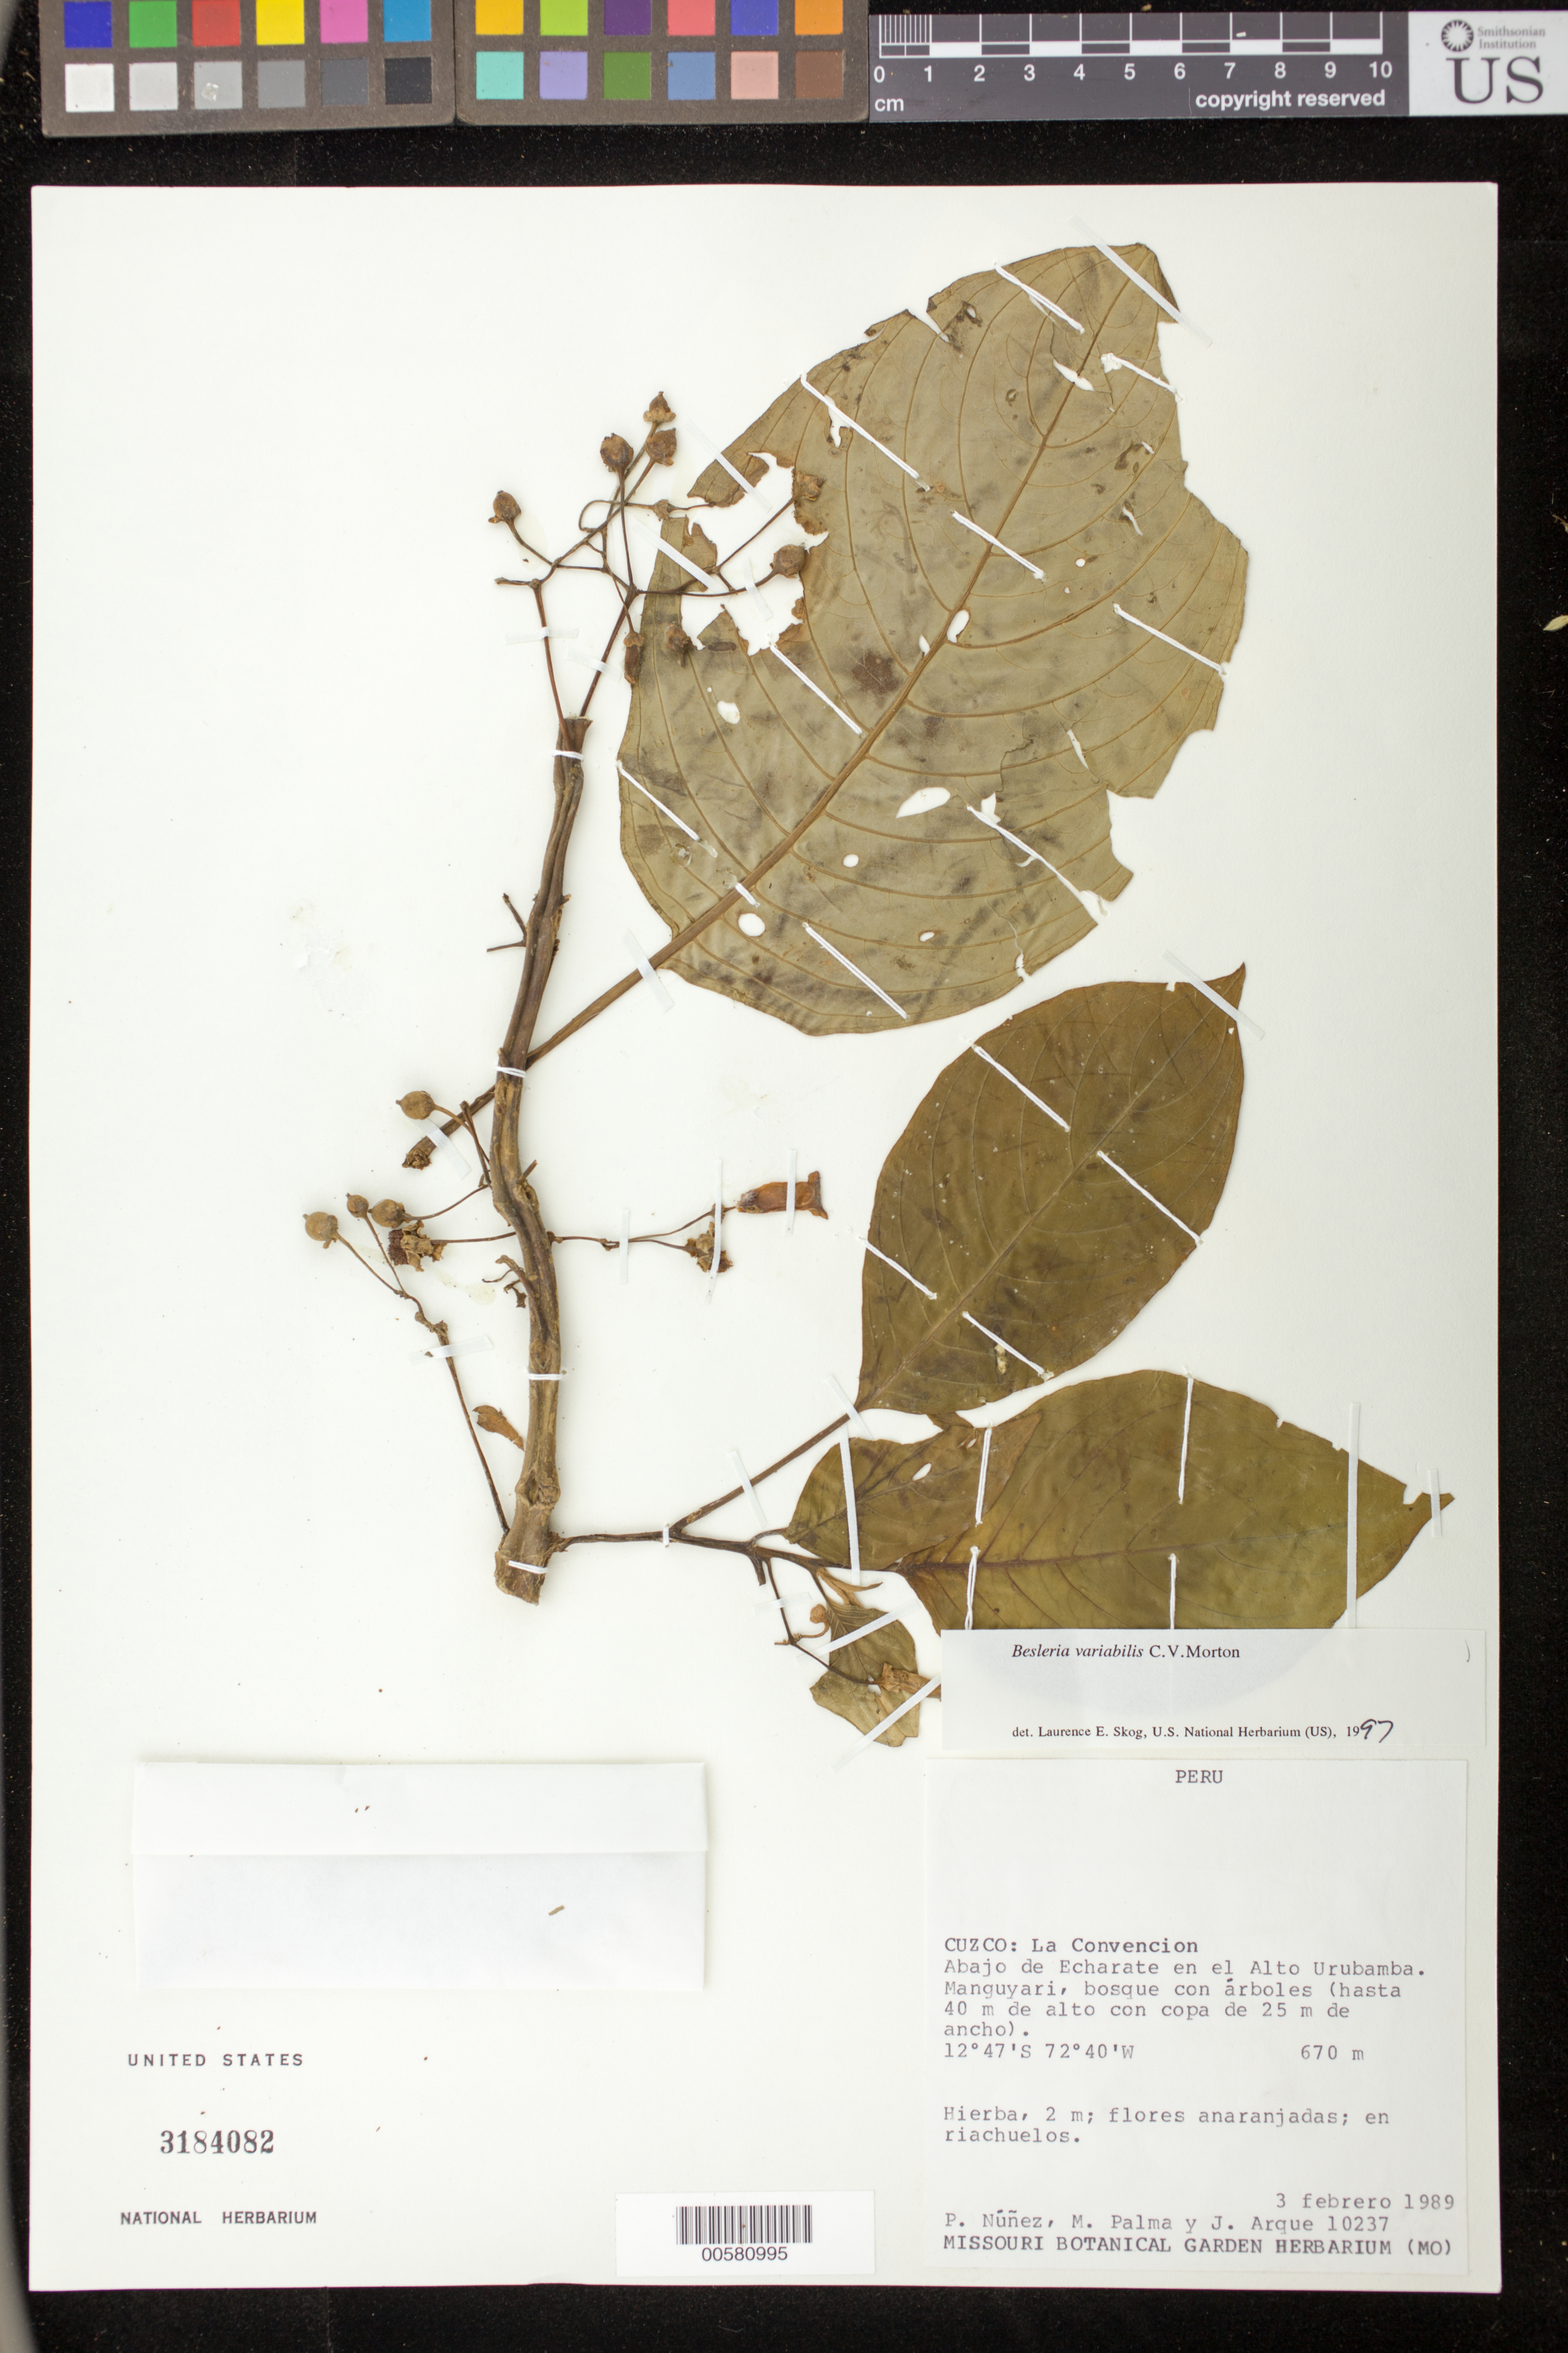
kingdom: Plantae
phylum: Tracheophyta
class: Magnoliopsida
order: Lamiales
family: Gesneriaceae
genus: Besleria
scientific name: Besleria variabilis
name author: C.V. Morton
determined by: Skog, Laurence E.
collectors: P. Núñez V., M. Palma & J. Arque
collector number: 10237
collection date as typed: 03 Feb 1989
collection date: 1989-02-03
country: Peru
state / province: Cusco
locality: La Convencion; abajo de Echarate en el Alto Urubamba; Manguyari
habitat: Bosque con árboles (hasta 40 m de alto con copa de 255 m de ancho)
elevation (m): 670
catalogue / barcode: US 3184082